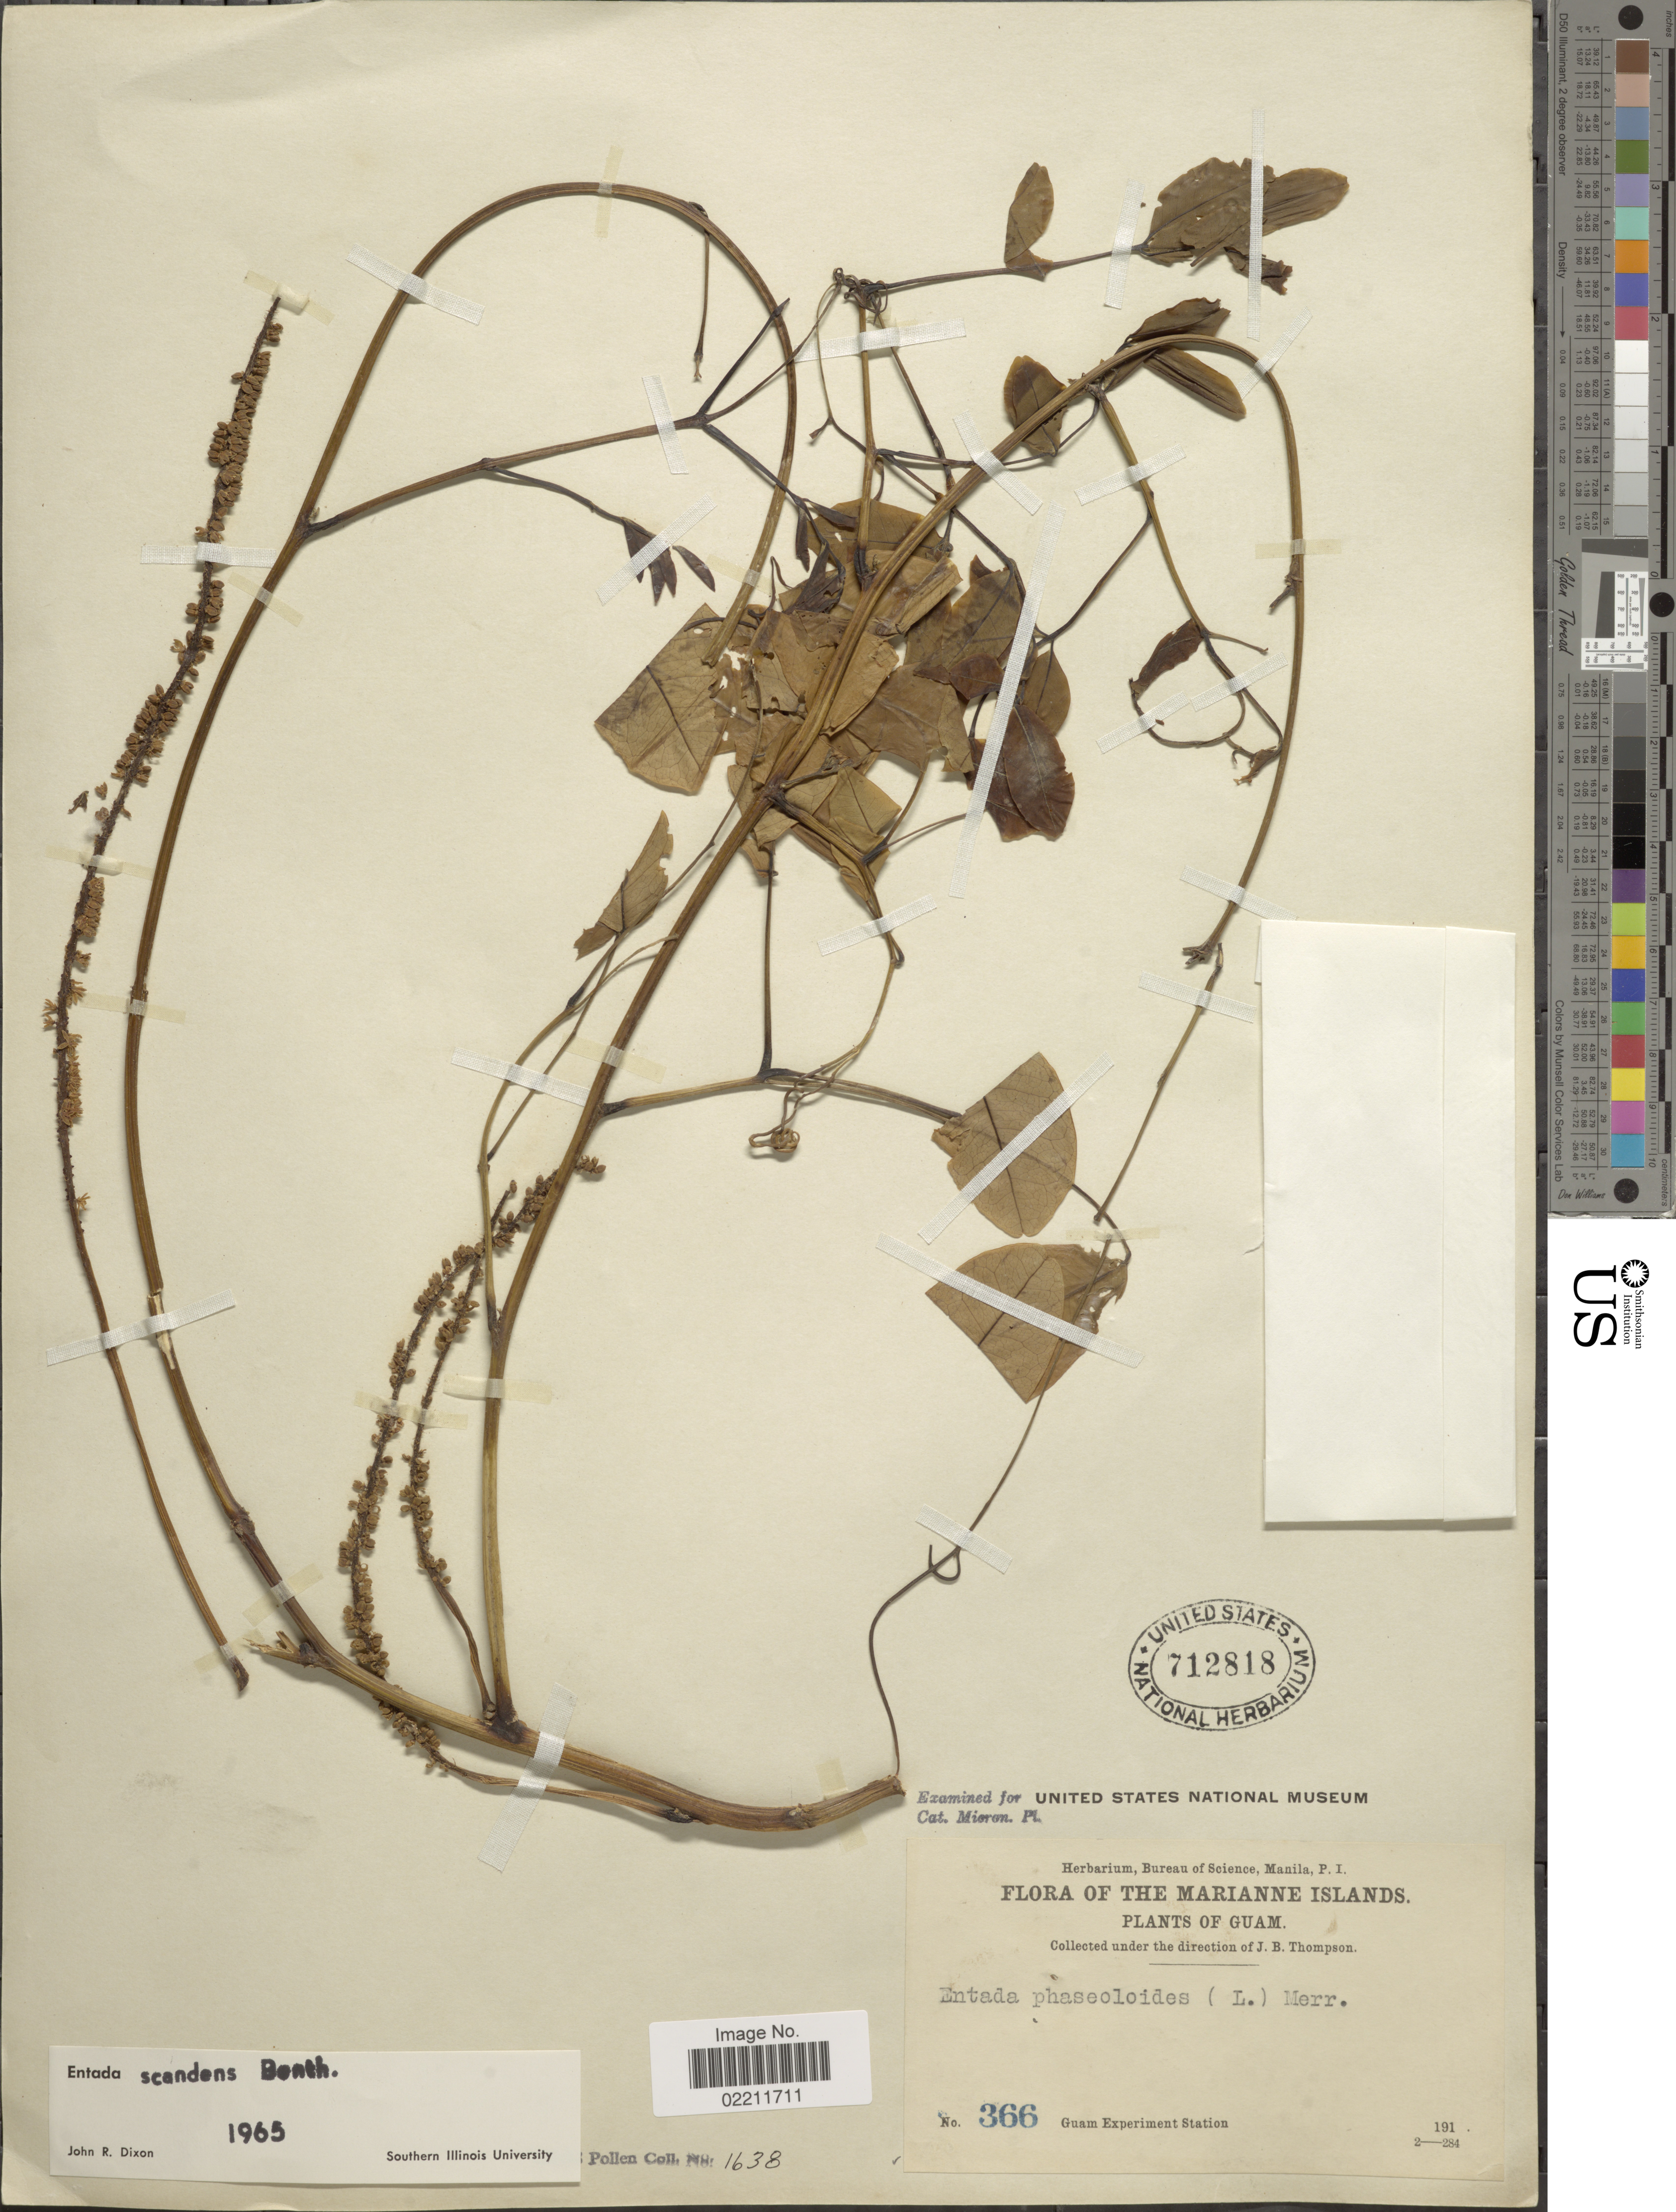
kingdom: Plantae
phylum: Tracheophyta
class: Magnoliopsida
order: Fabales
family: Fabaceae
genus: Entada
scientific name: Entada pursaetha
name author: DC.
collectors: J. B. Thompson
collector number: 366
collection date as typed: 191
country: Guam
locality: Marianne Islands, Guam.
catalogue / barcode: US 712818